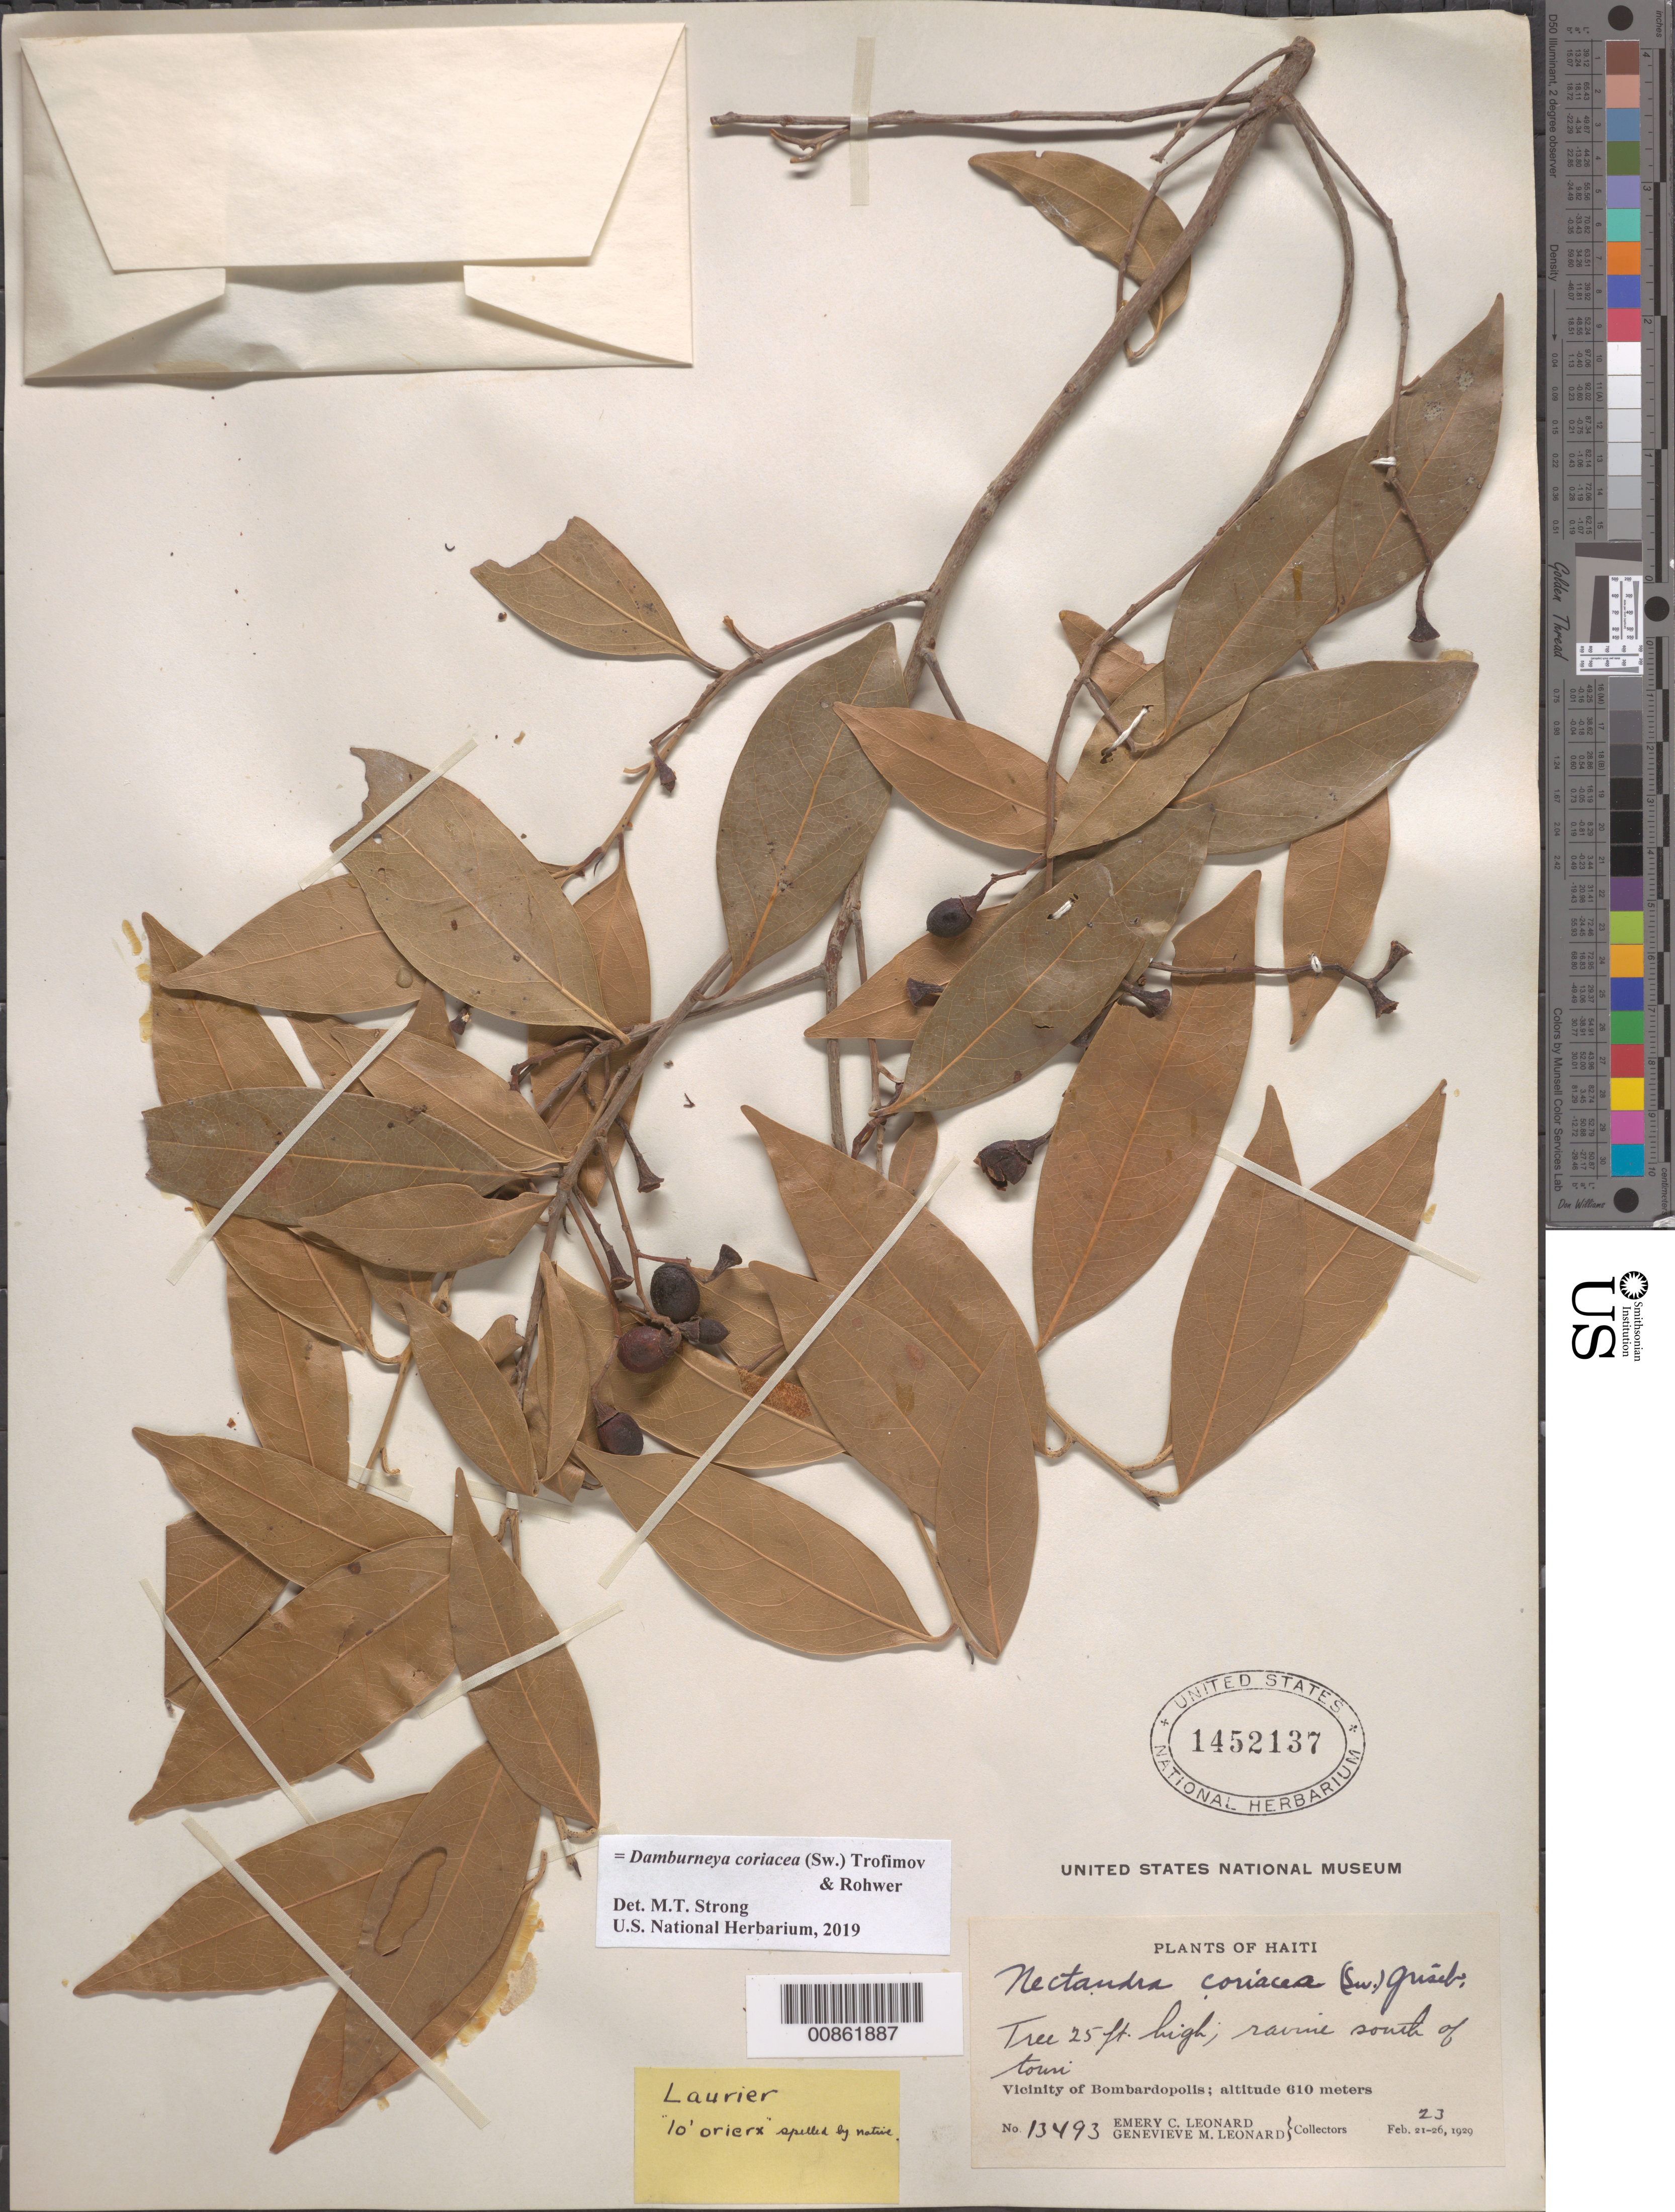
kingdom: Plantae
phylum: Tracheophyta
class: Magnoliopsida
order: Laurales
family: Lauraceae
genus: Damburneya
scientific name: Damburneya coriacea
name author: (Sw.) Trofimov & Rohwer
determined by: Strong, M. T., (US), Smithsonian Institution - National Museum of Natural History (UNITED STATES)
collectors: E. C. Leonard & G. M. Leonard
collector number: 13493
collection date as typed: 23 Feb 1929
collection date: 1929-02-23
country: Haiti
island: Hispaniola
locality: Vicinity of Bombardopolis. Ravine south of town.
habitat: Ravine.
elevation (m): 610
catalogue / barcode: US 1452137